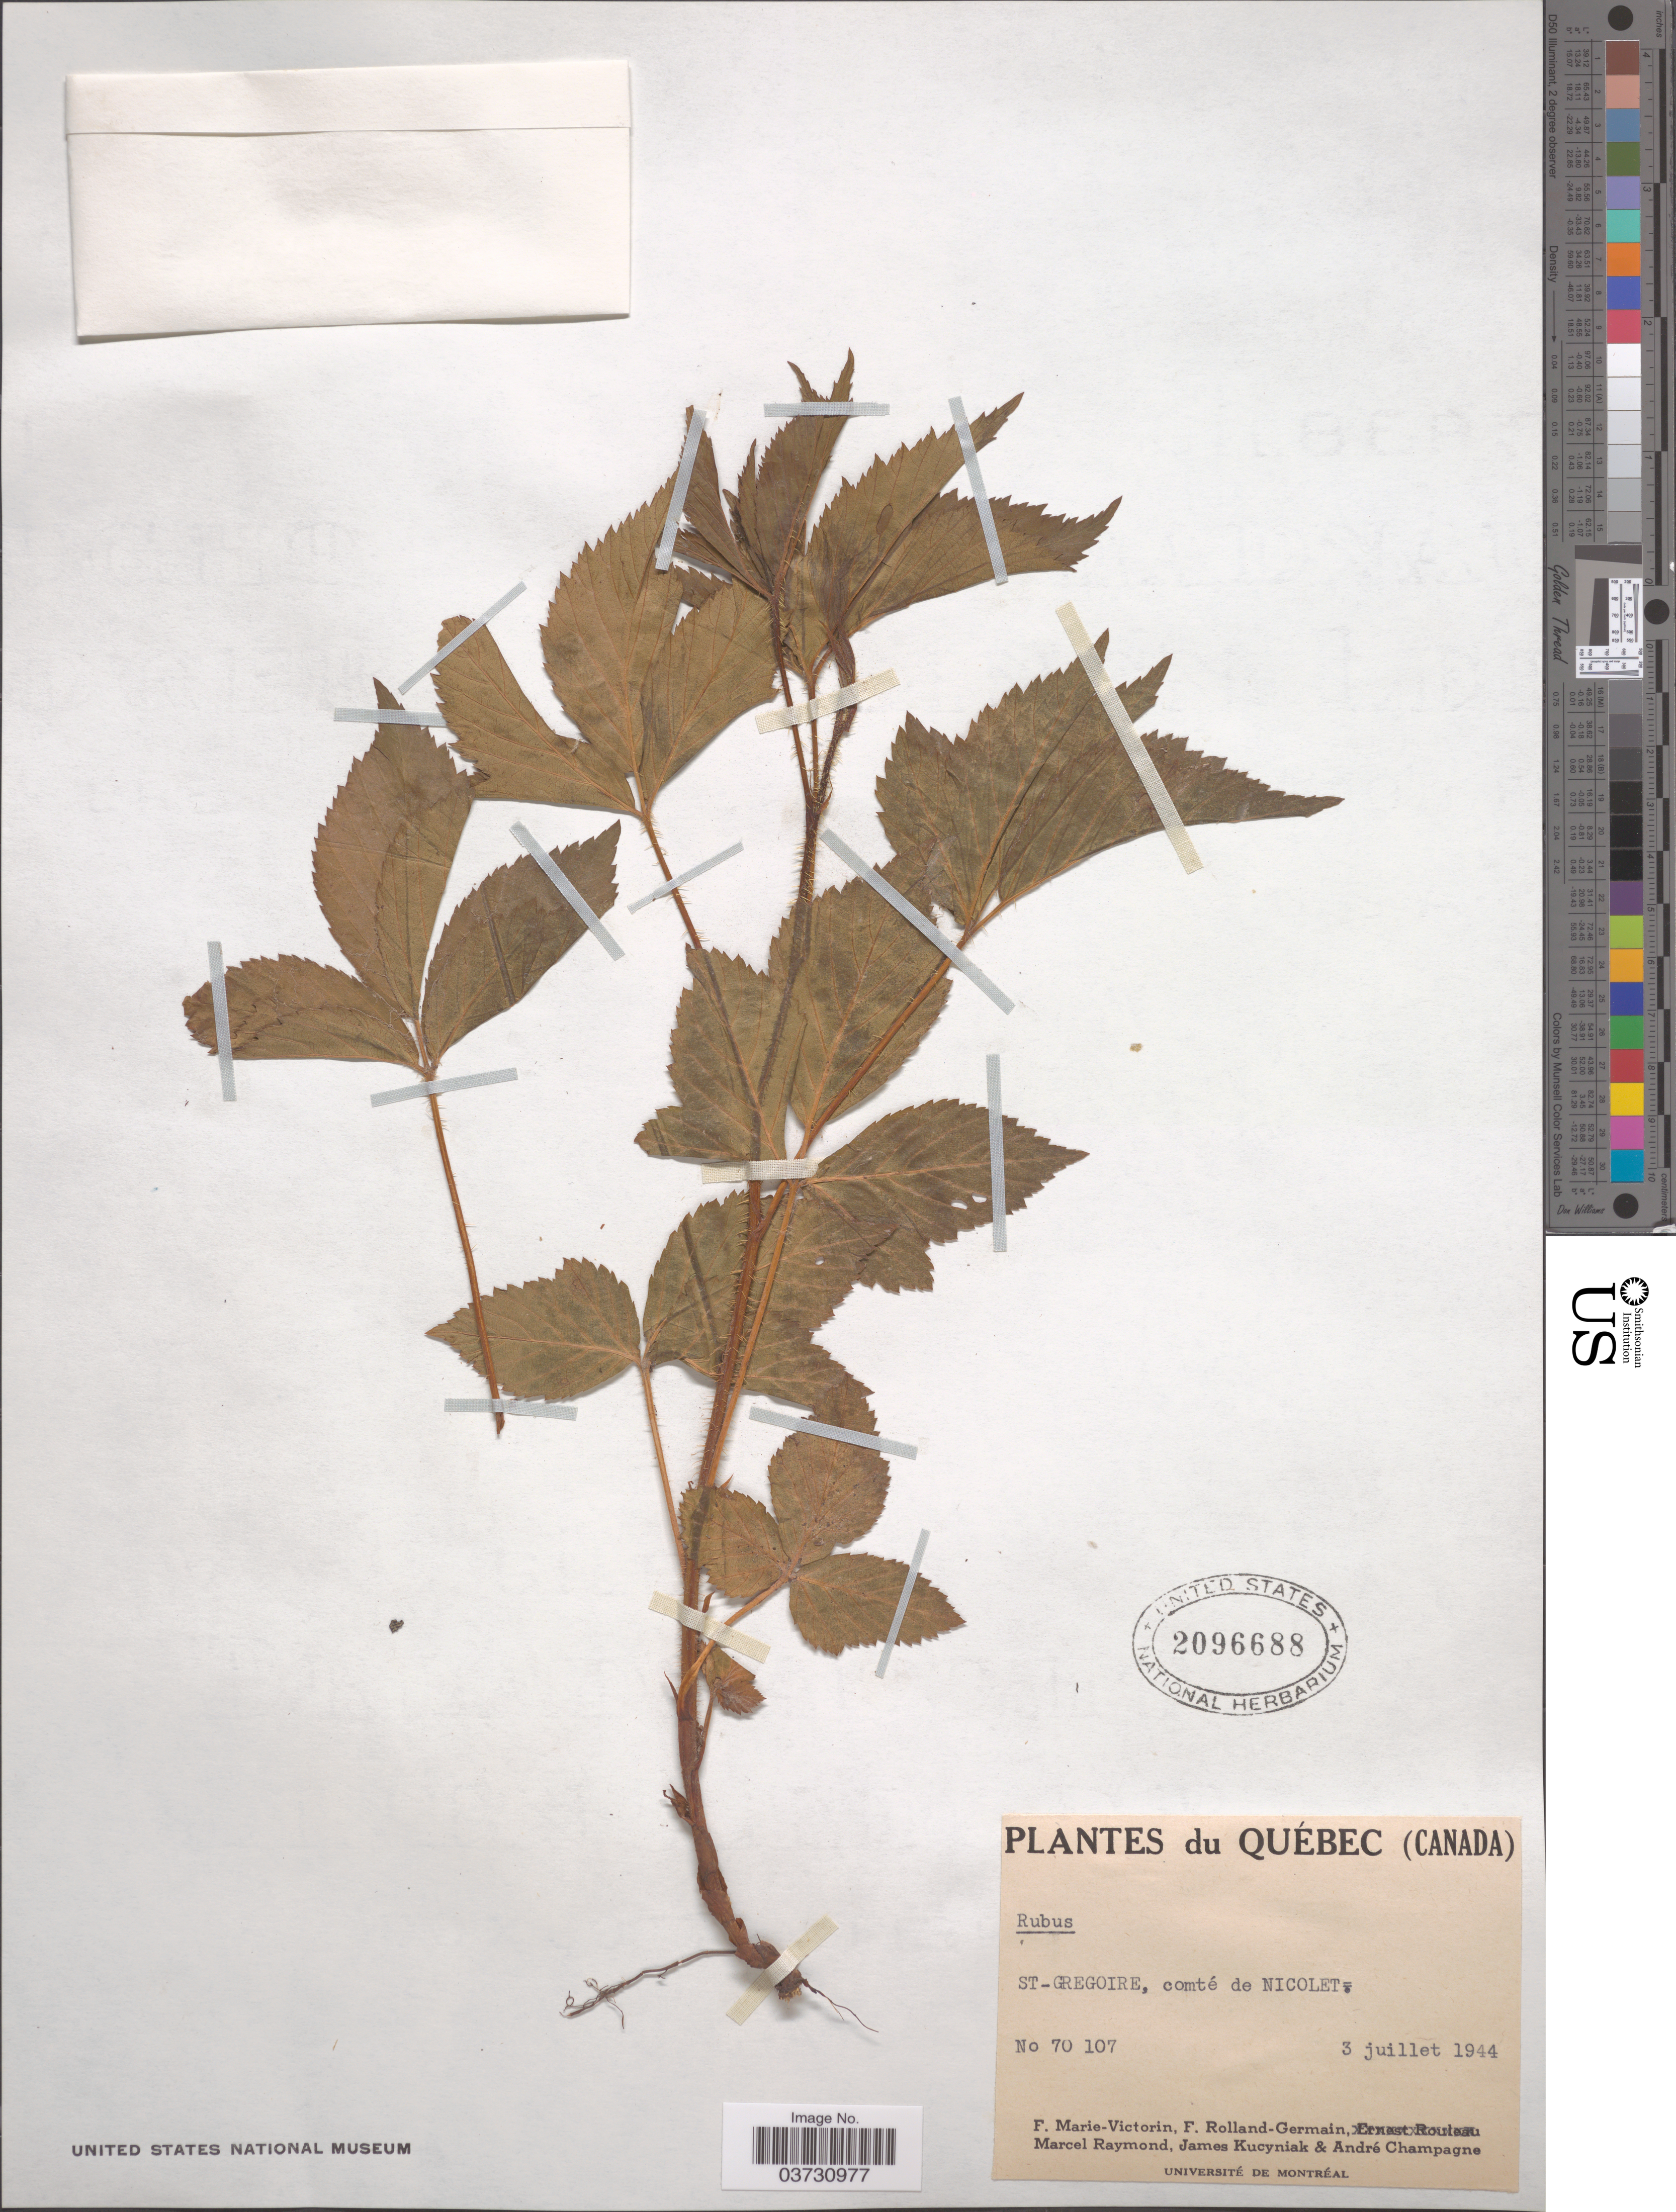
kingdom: Plantae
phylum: Tracheophyta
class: Magnoliopsida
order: Rosales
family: Rosaceae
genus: Rubus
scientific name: Rubus pubescens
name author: Raf.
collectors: F. Marie-Victorin, Rolland-Germain, M. Raymond, J. Kucyniak & A. Champagne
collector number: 70107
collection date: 1944-07-03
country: Canada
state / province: Quebec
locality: St-Gregoire, Comté de Nicolet.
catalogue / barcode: US 2096688